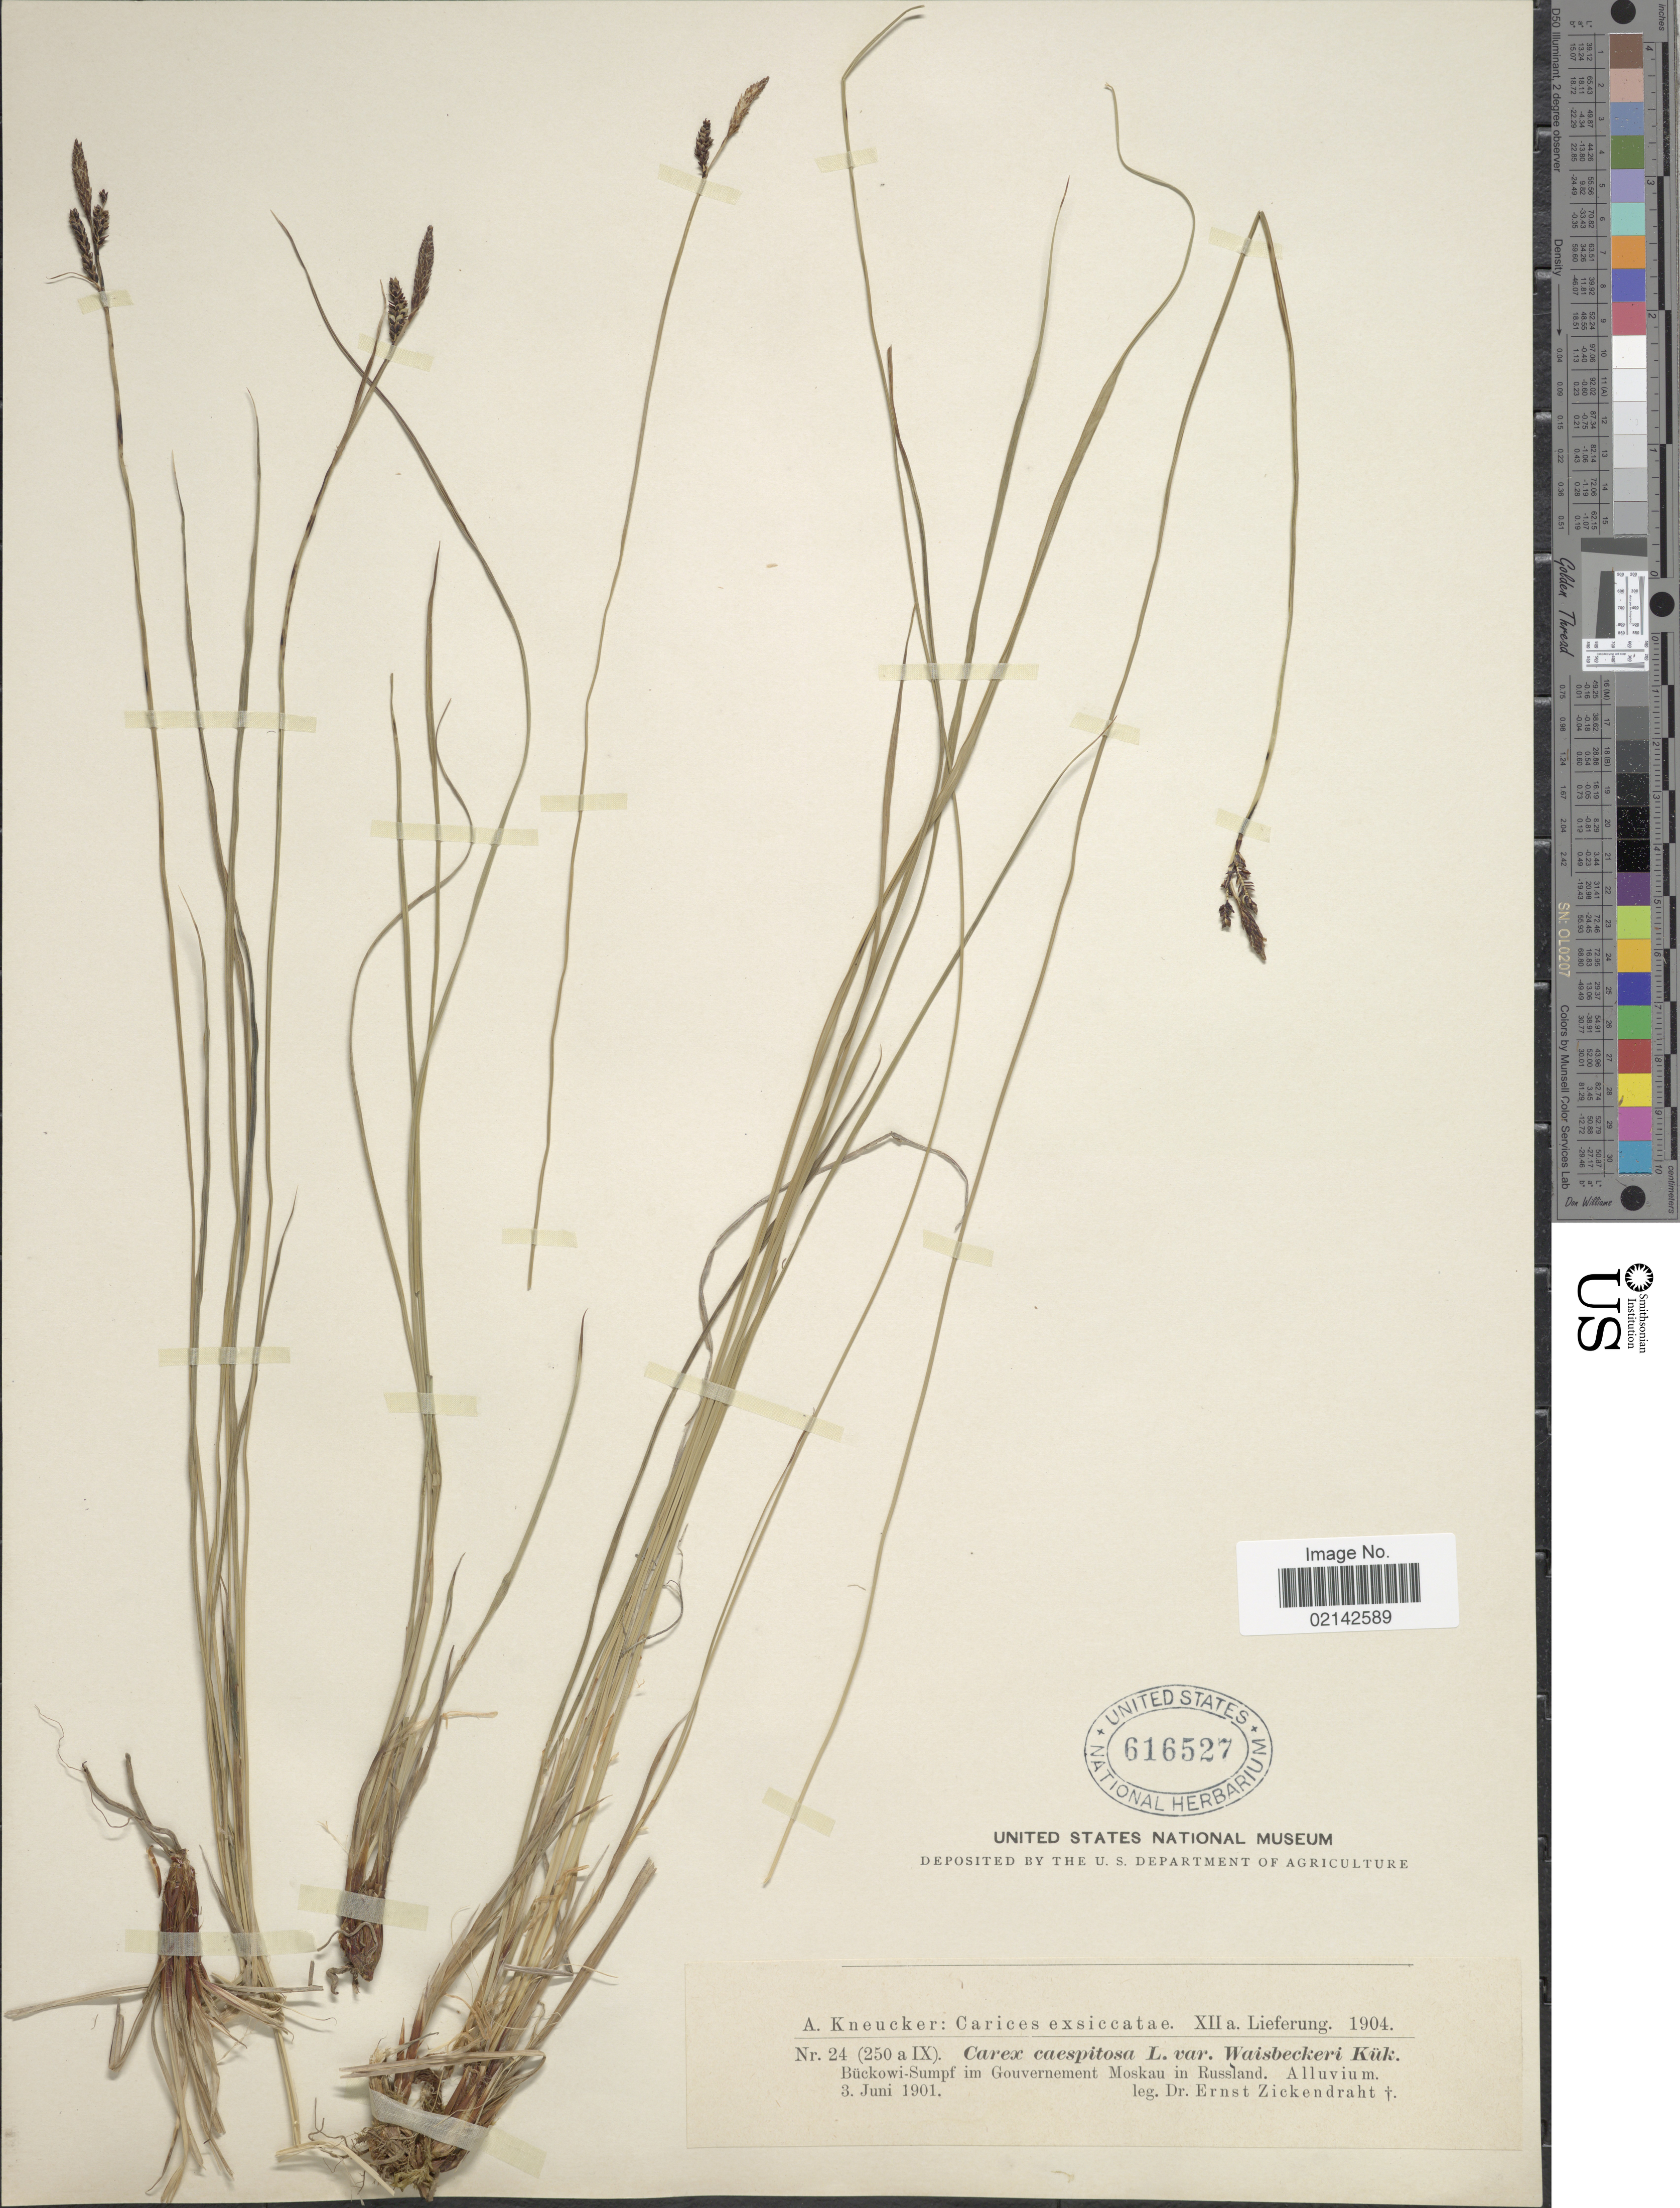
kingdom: Plantae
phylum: Tracheophyta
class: Liliopsida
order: Poales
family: Cyperaceae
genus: Carex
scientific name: Carex cespitosa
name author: L.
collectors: E. Zickendrath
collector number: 24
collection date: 1901-06-03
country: Russian Federation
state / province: Moscow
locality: Buckowi-Sumpf im Gouvernement Moskau in Russland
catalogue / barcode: US 616527